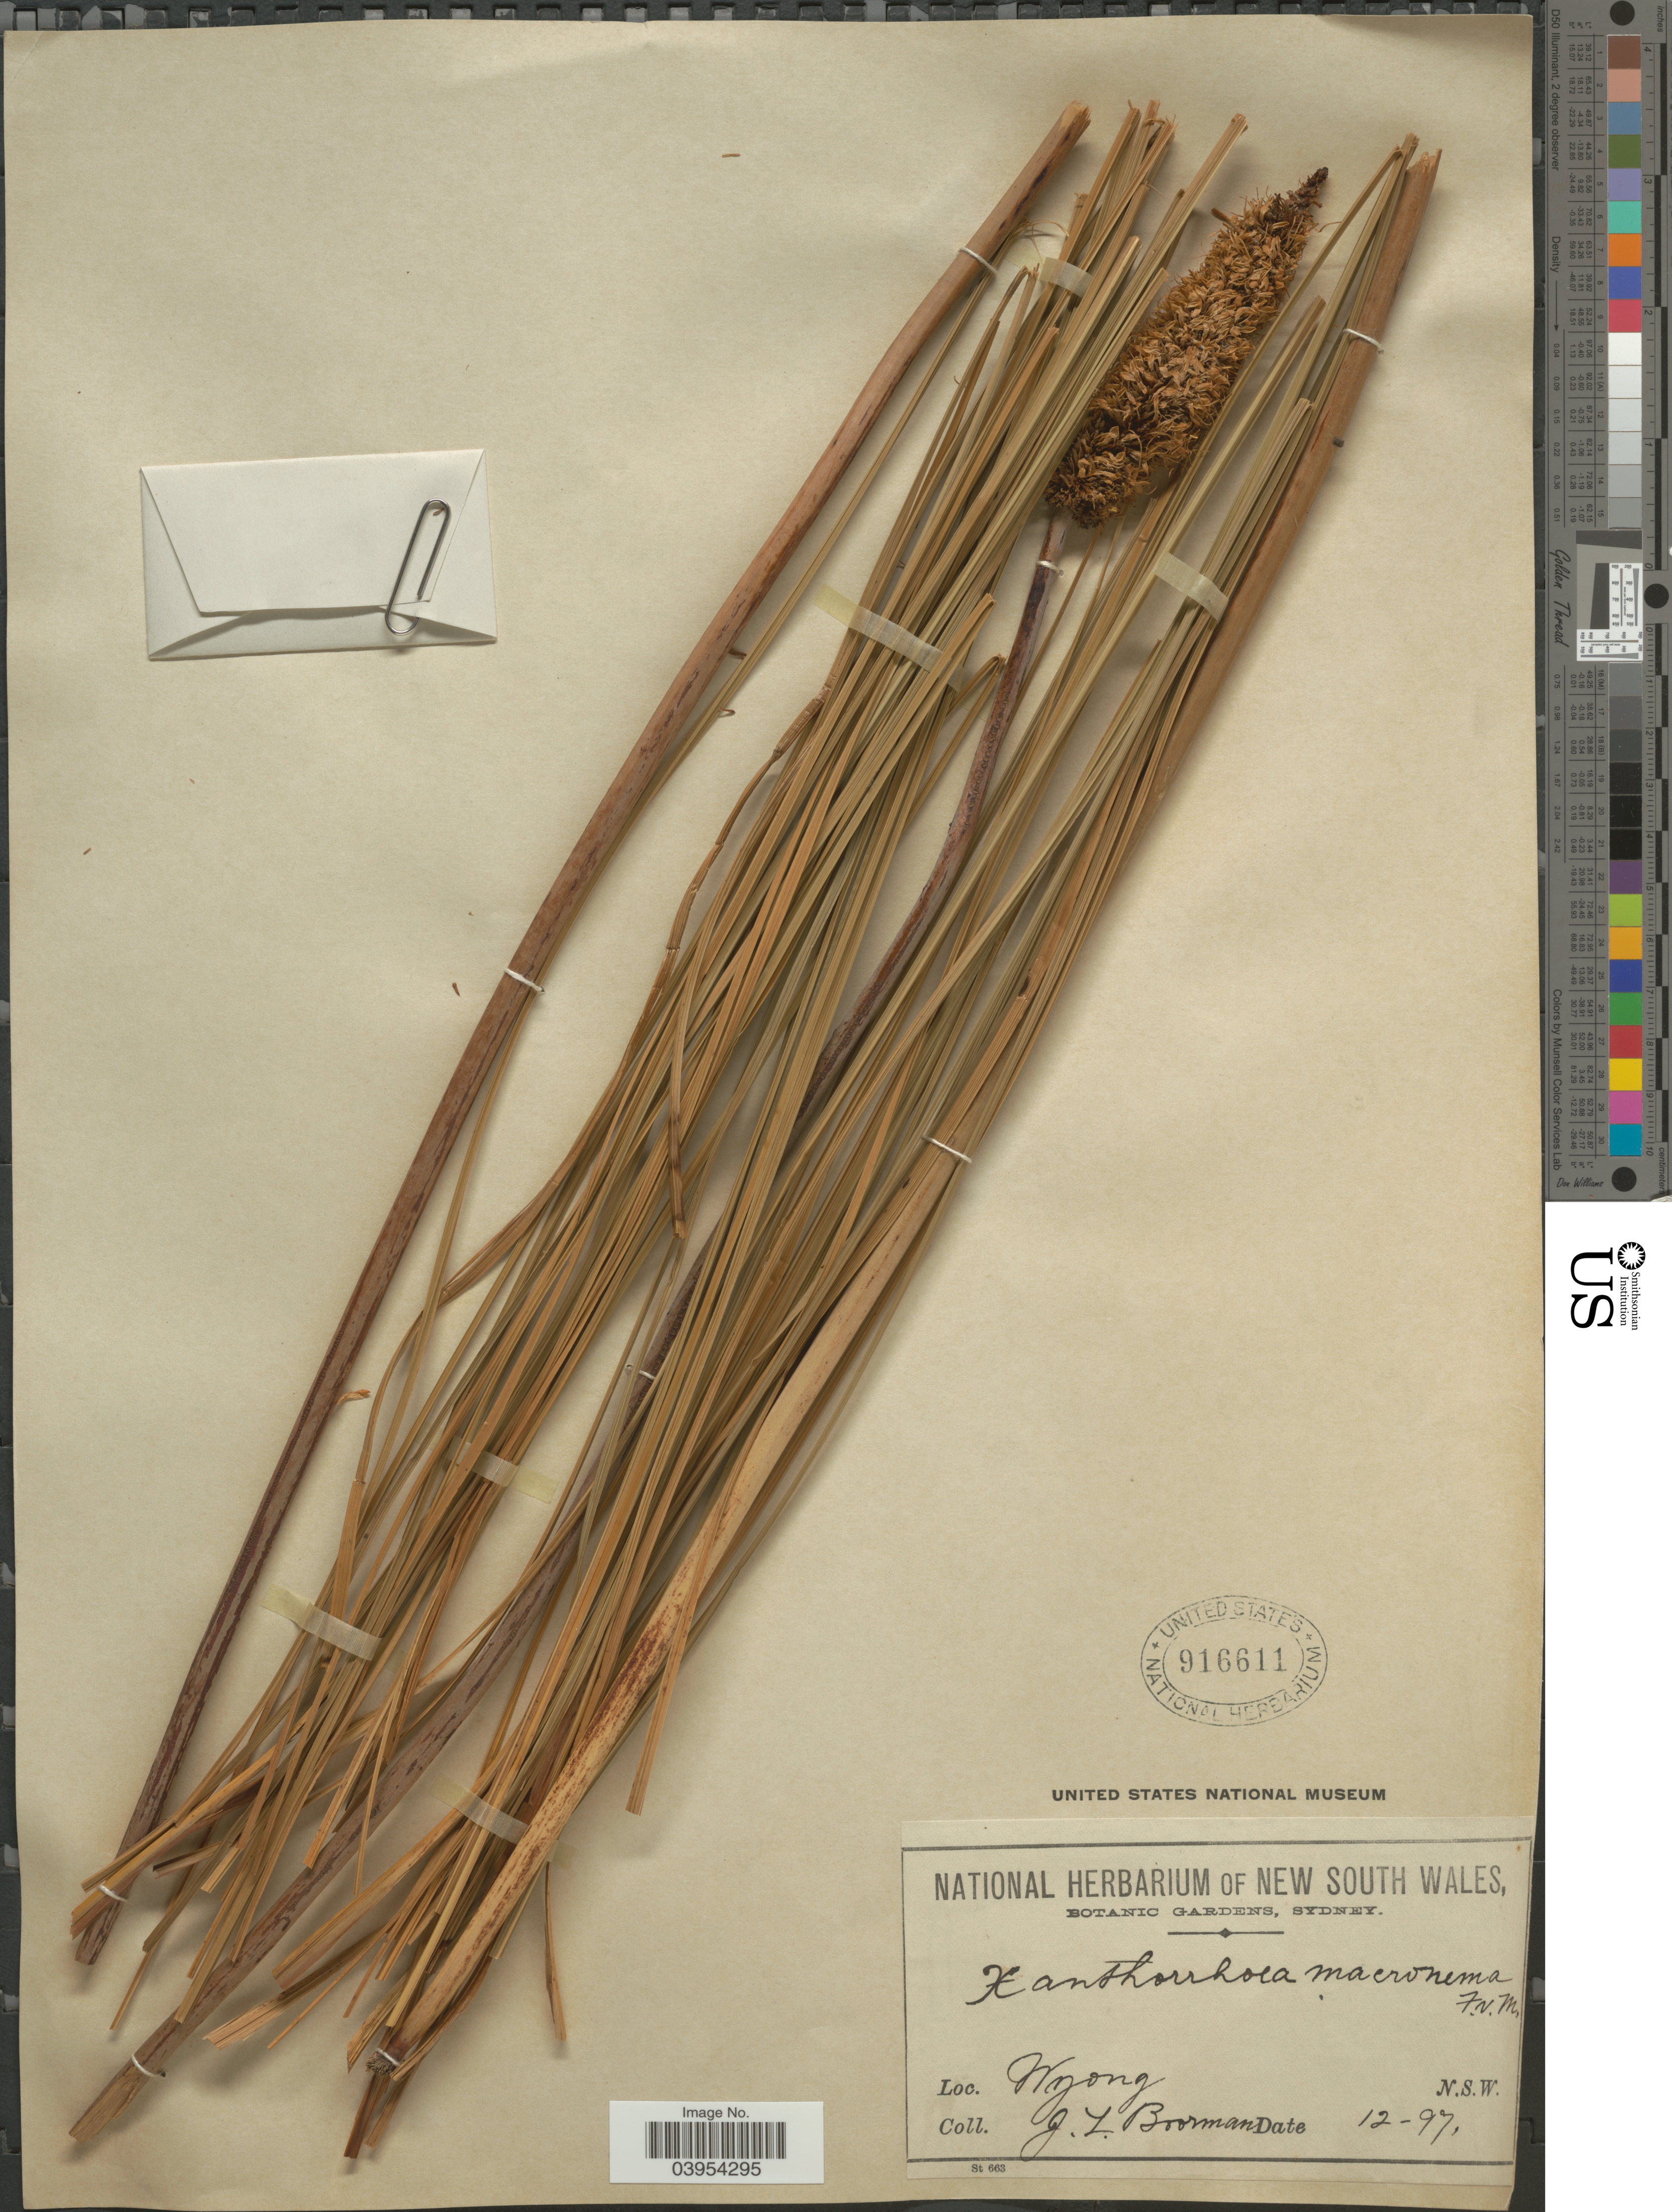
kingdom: Plantae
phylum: Tracheophyta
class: Liliopsida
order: Asparagales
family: Asphodelaceae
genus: Xanthorrhoea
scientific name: Xanthorrhoea macronema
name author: F. Muell. ex Benth.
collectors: J. Boorman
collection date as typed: Transcribed d/m/y: /12/97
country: Australia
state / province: New South Wales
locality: Wyong.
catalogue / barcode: US 916611